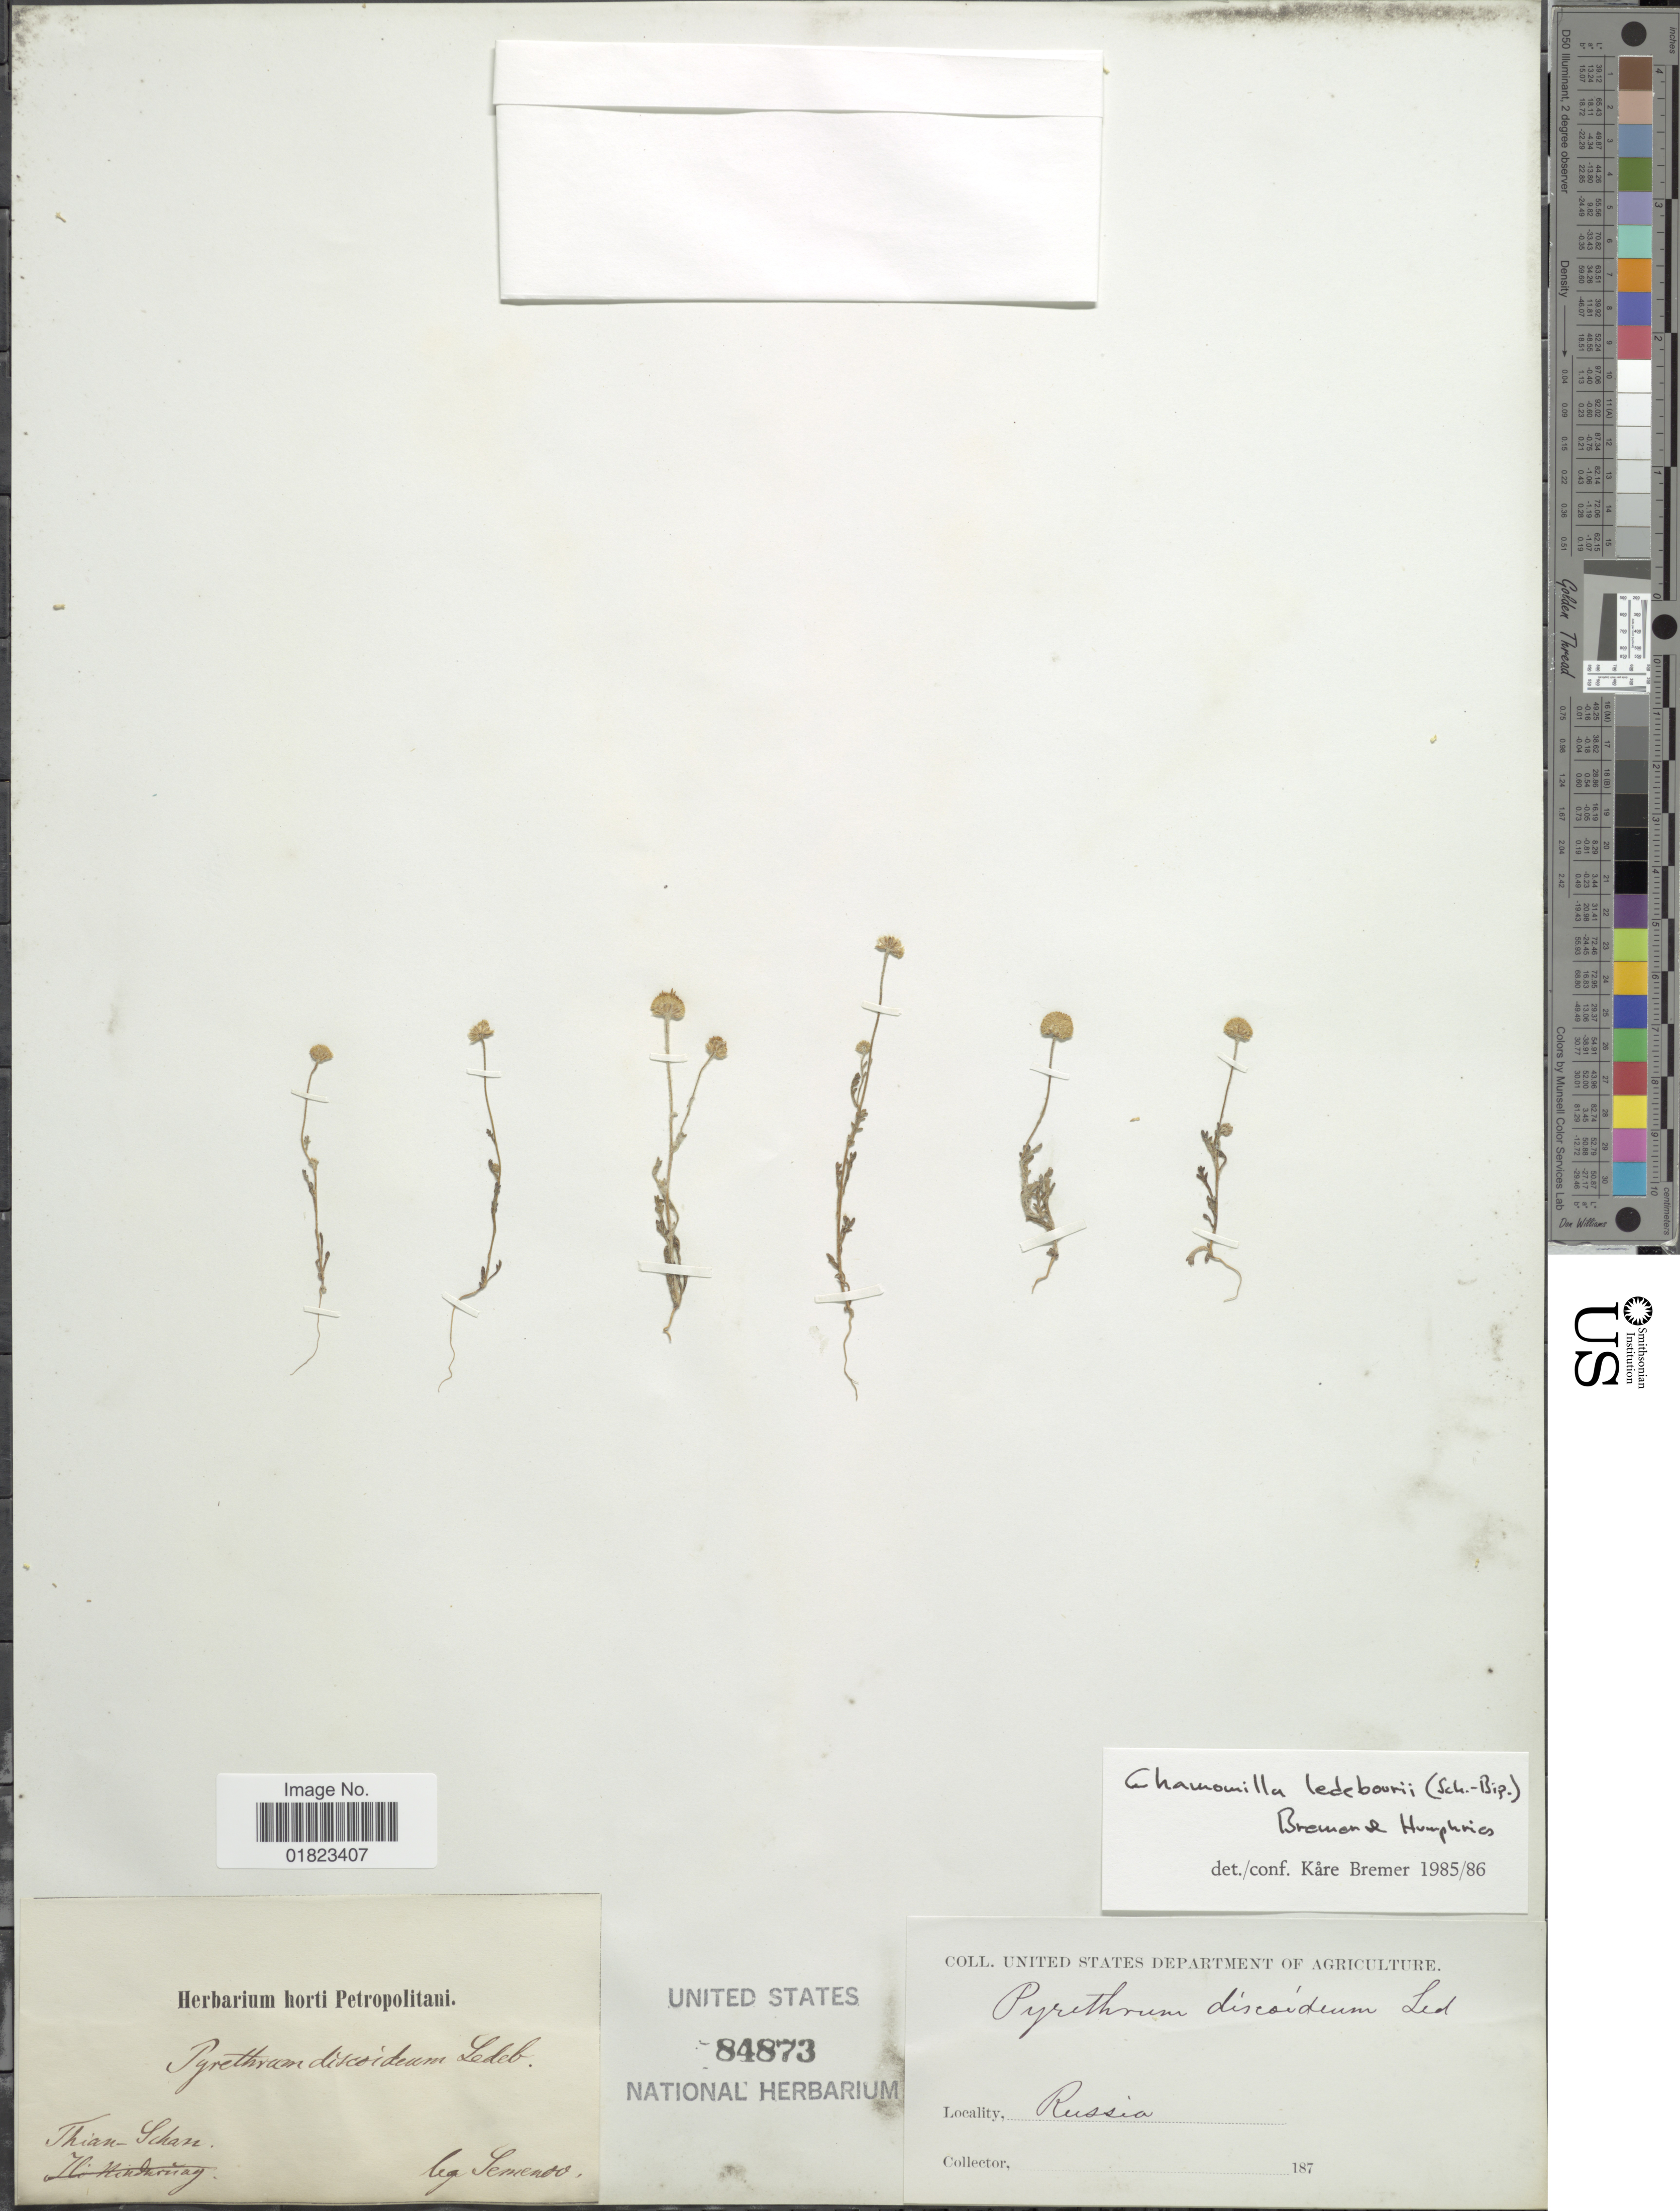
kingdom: Plantae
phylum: Tracheophyta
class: Magnoliopsida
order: Asterales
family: Asteraceae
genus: Cancrinia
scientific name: Cancrinia discoidea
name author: (Ledeb.) Poljakov ex Tzvelev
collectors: -- Semenov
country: Russian Federation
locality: Thian - Shan.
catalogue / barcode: US 84873